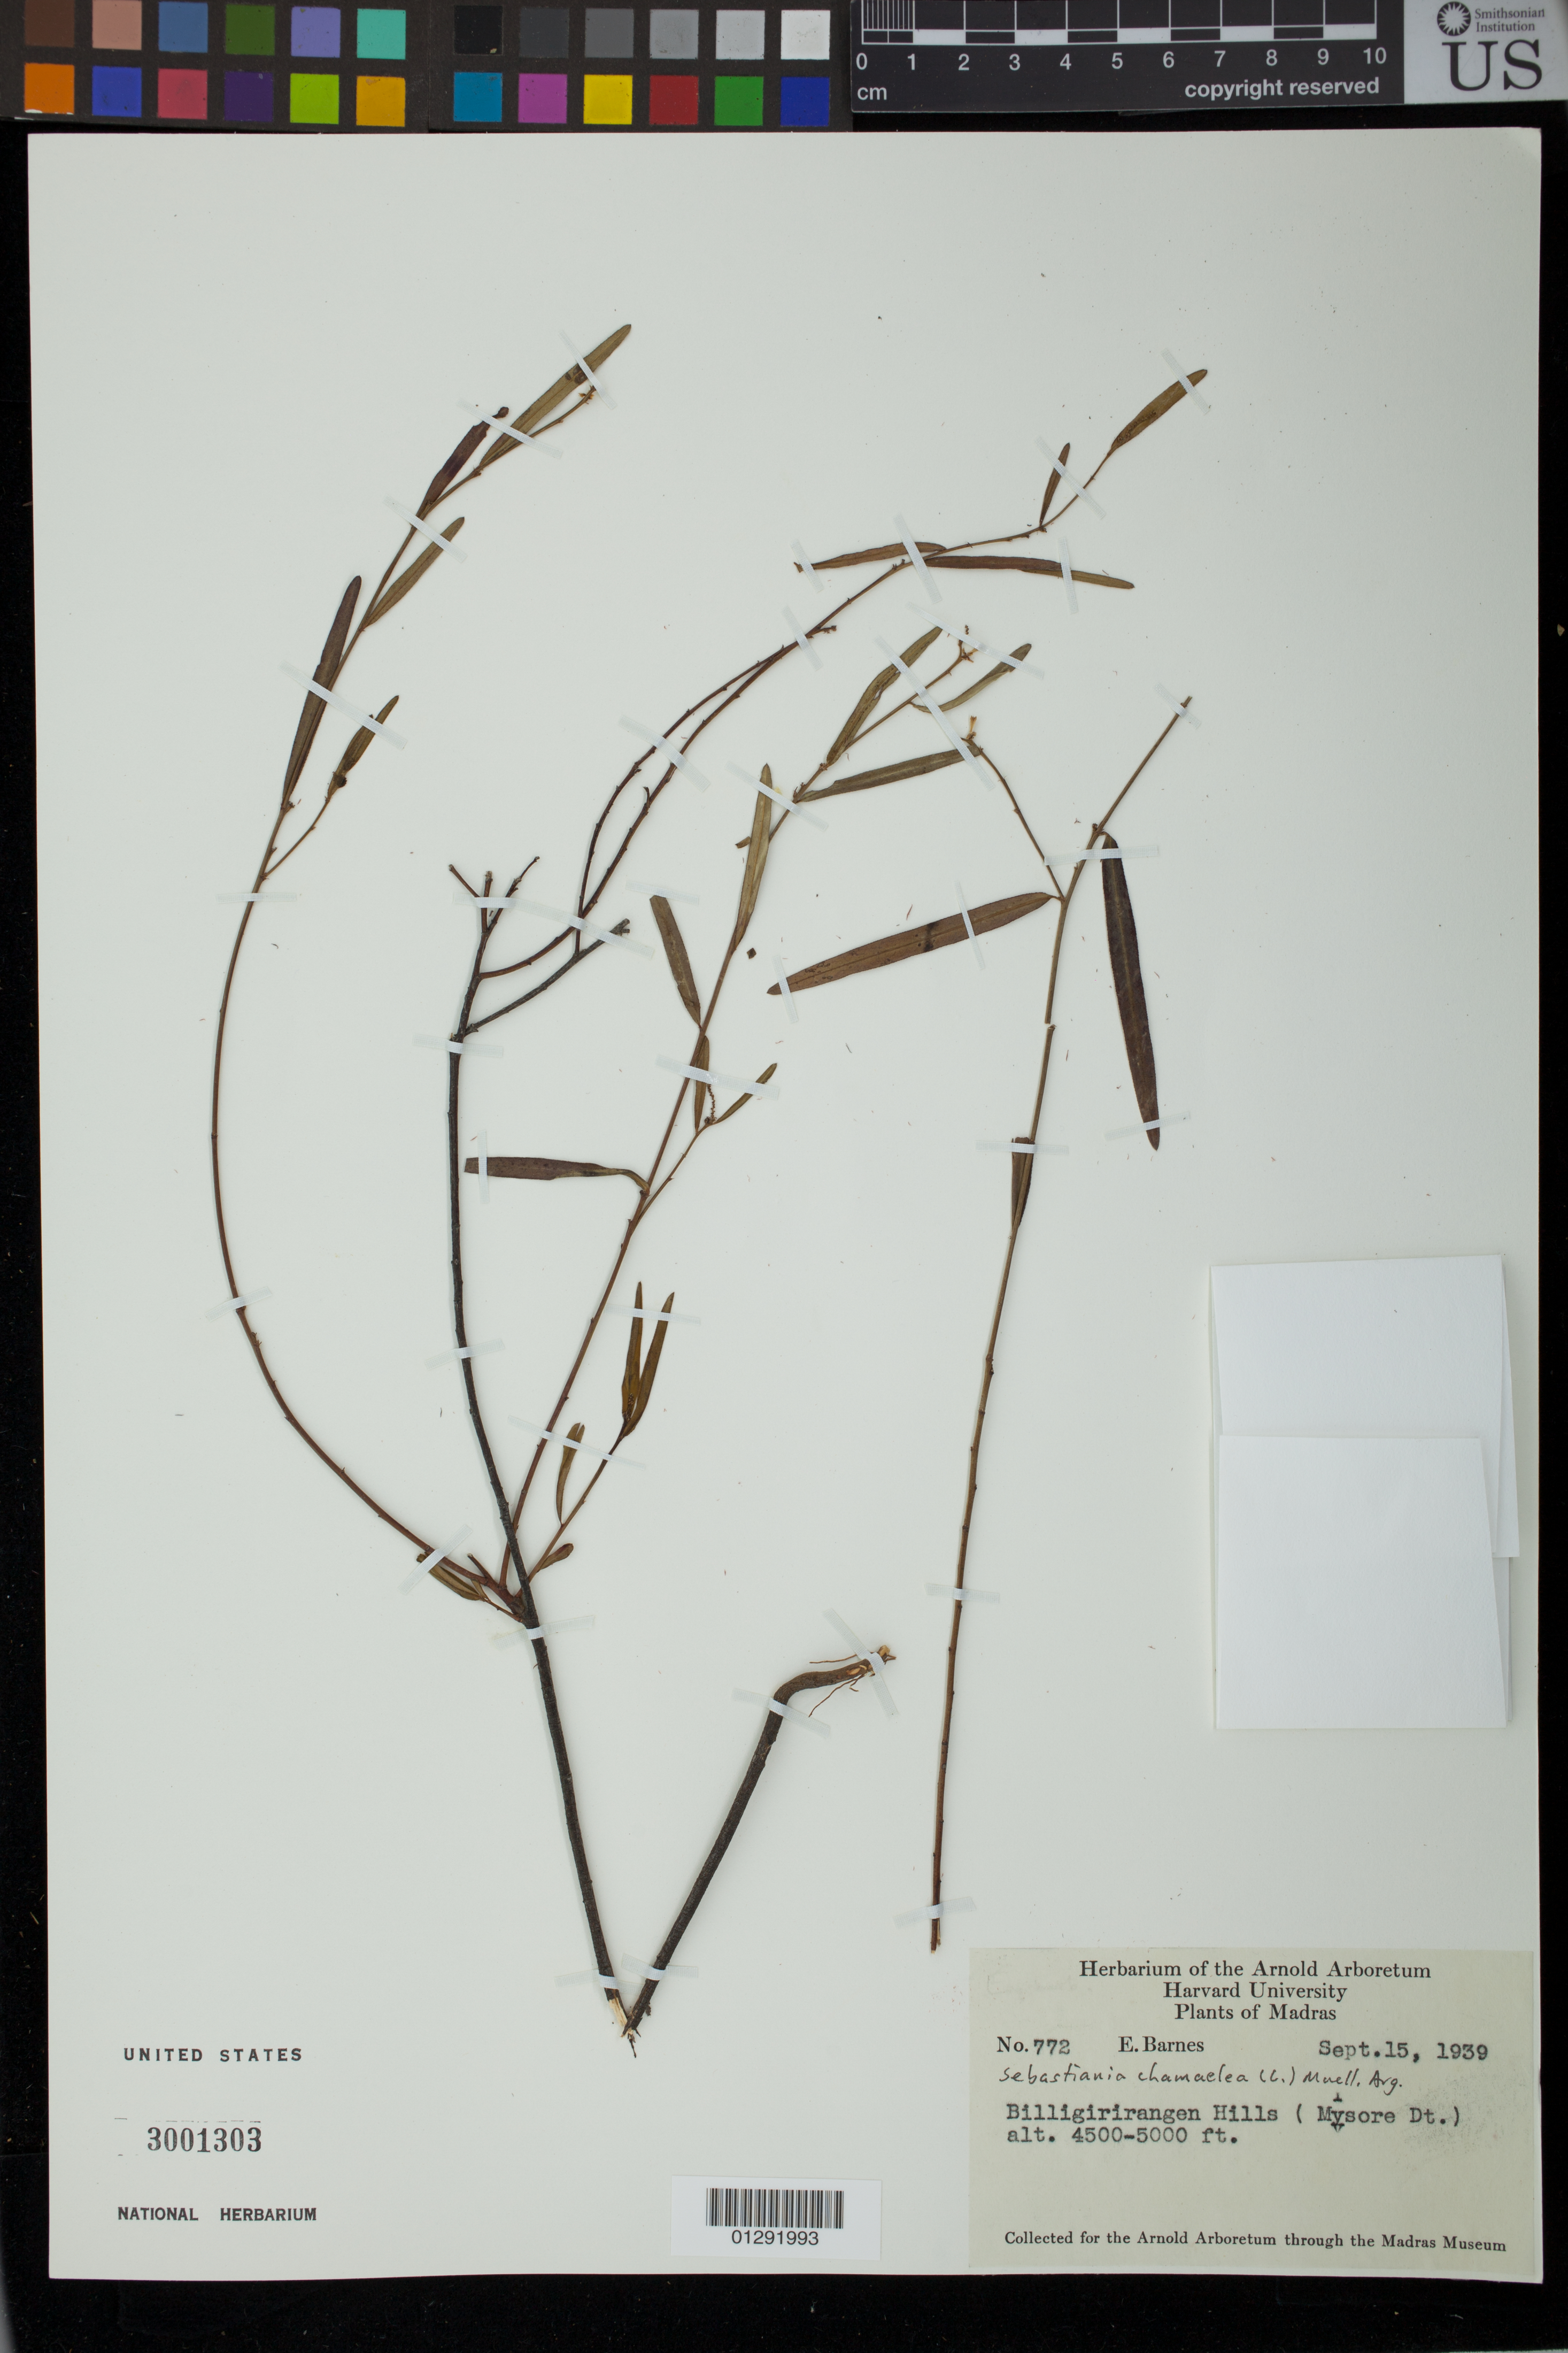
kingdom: Plantae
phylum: Tracheophyta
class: Magnoliopsida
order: Malpighiales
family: Euphorbiaceae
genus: Sebastiania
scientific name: Sebastiania chamaelea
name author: (L.) Müll. Arg.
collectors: E. Barnes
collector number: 772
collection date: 1939-09-15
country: India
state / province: Karnataka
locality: Madras. Biligirirangan Hills (Mysore Dt.).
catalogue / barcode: US 3001303